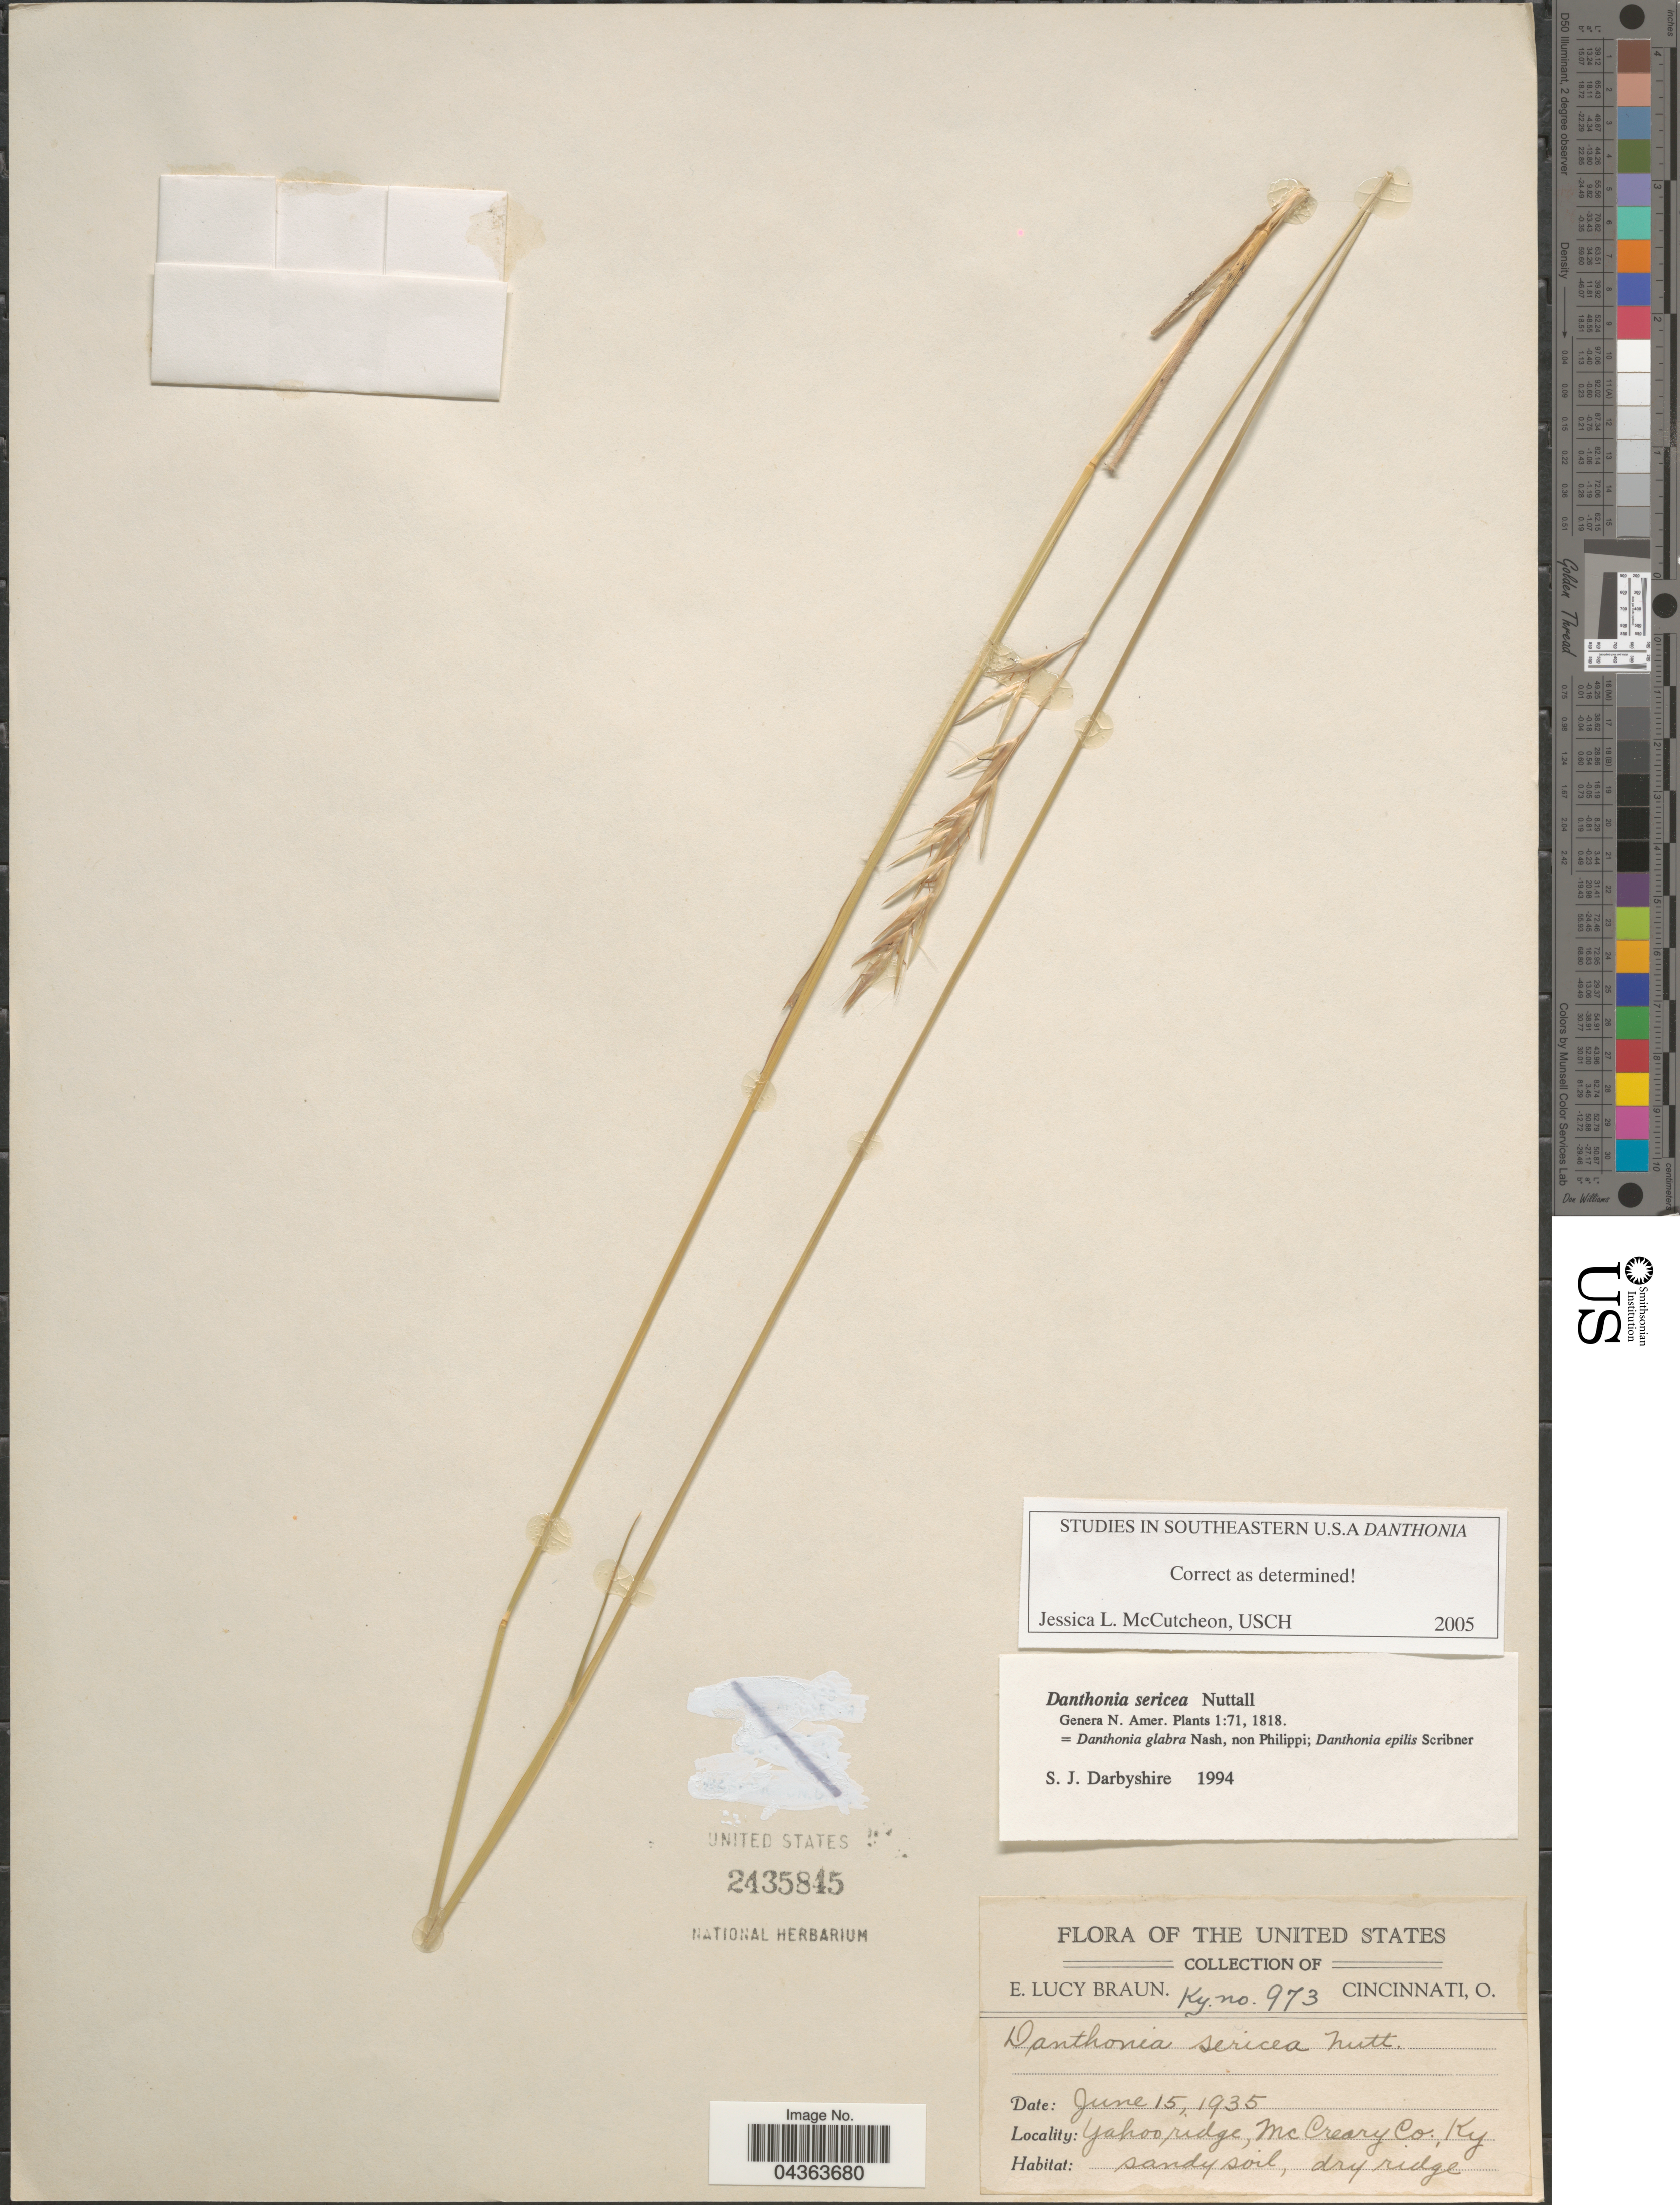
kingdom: Plantae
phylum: Tracheophyta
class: Liliopsida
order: Poales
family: Poaceae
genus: Danthonia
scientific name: Danthonia sericea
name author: Nutt.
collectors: E. L. Braun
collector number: Ky973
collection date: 1935-06-15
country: United States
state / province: Kentucky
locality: Yahoo ridge, McCreary Co.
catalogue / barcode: US 2435845